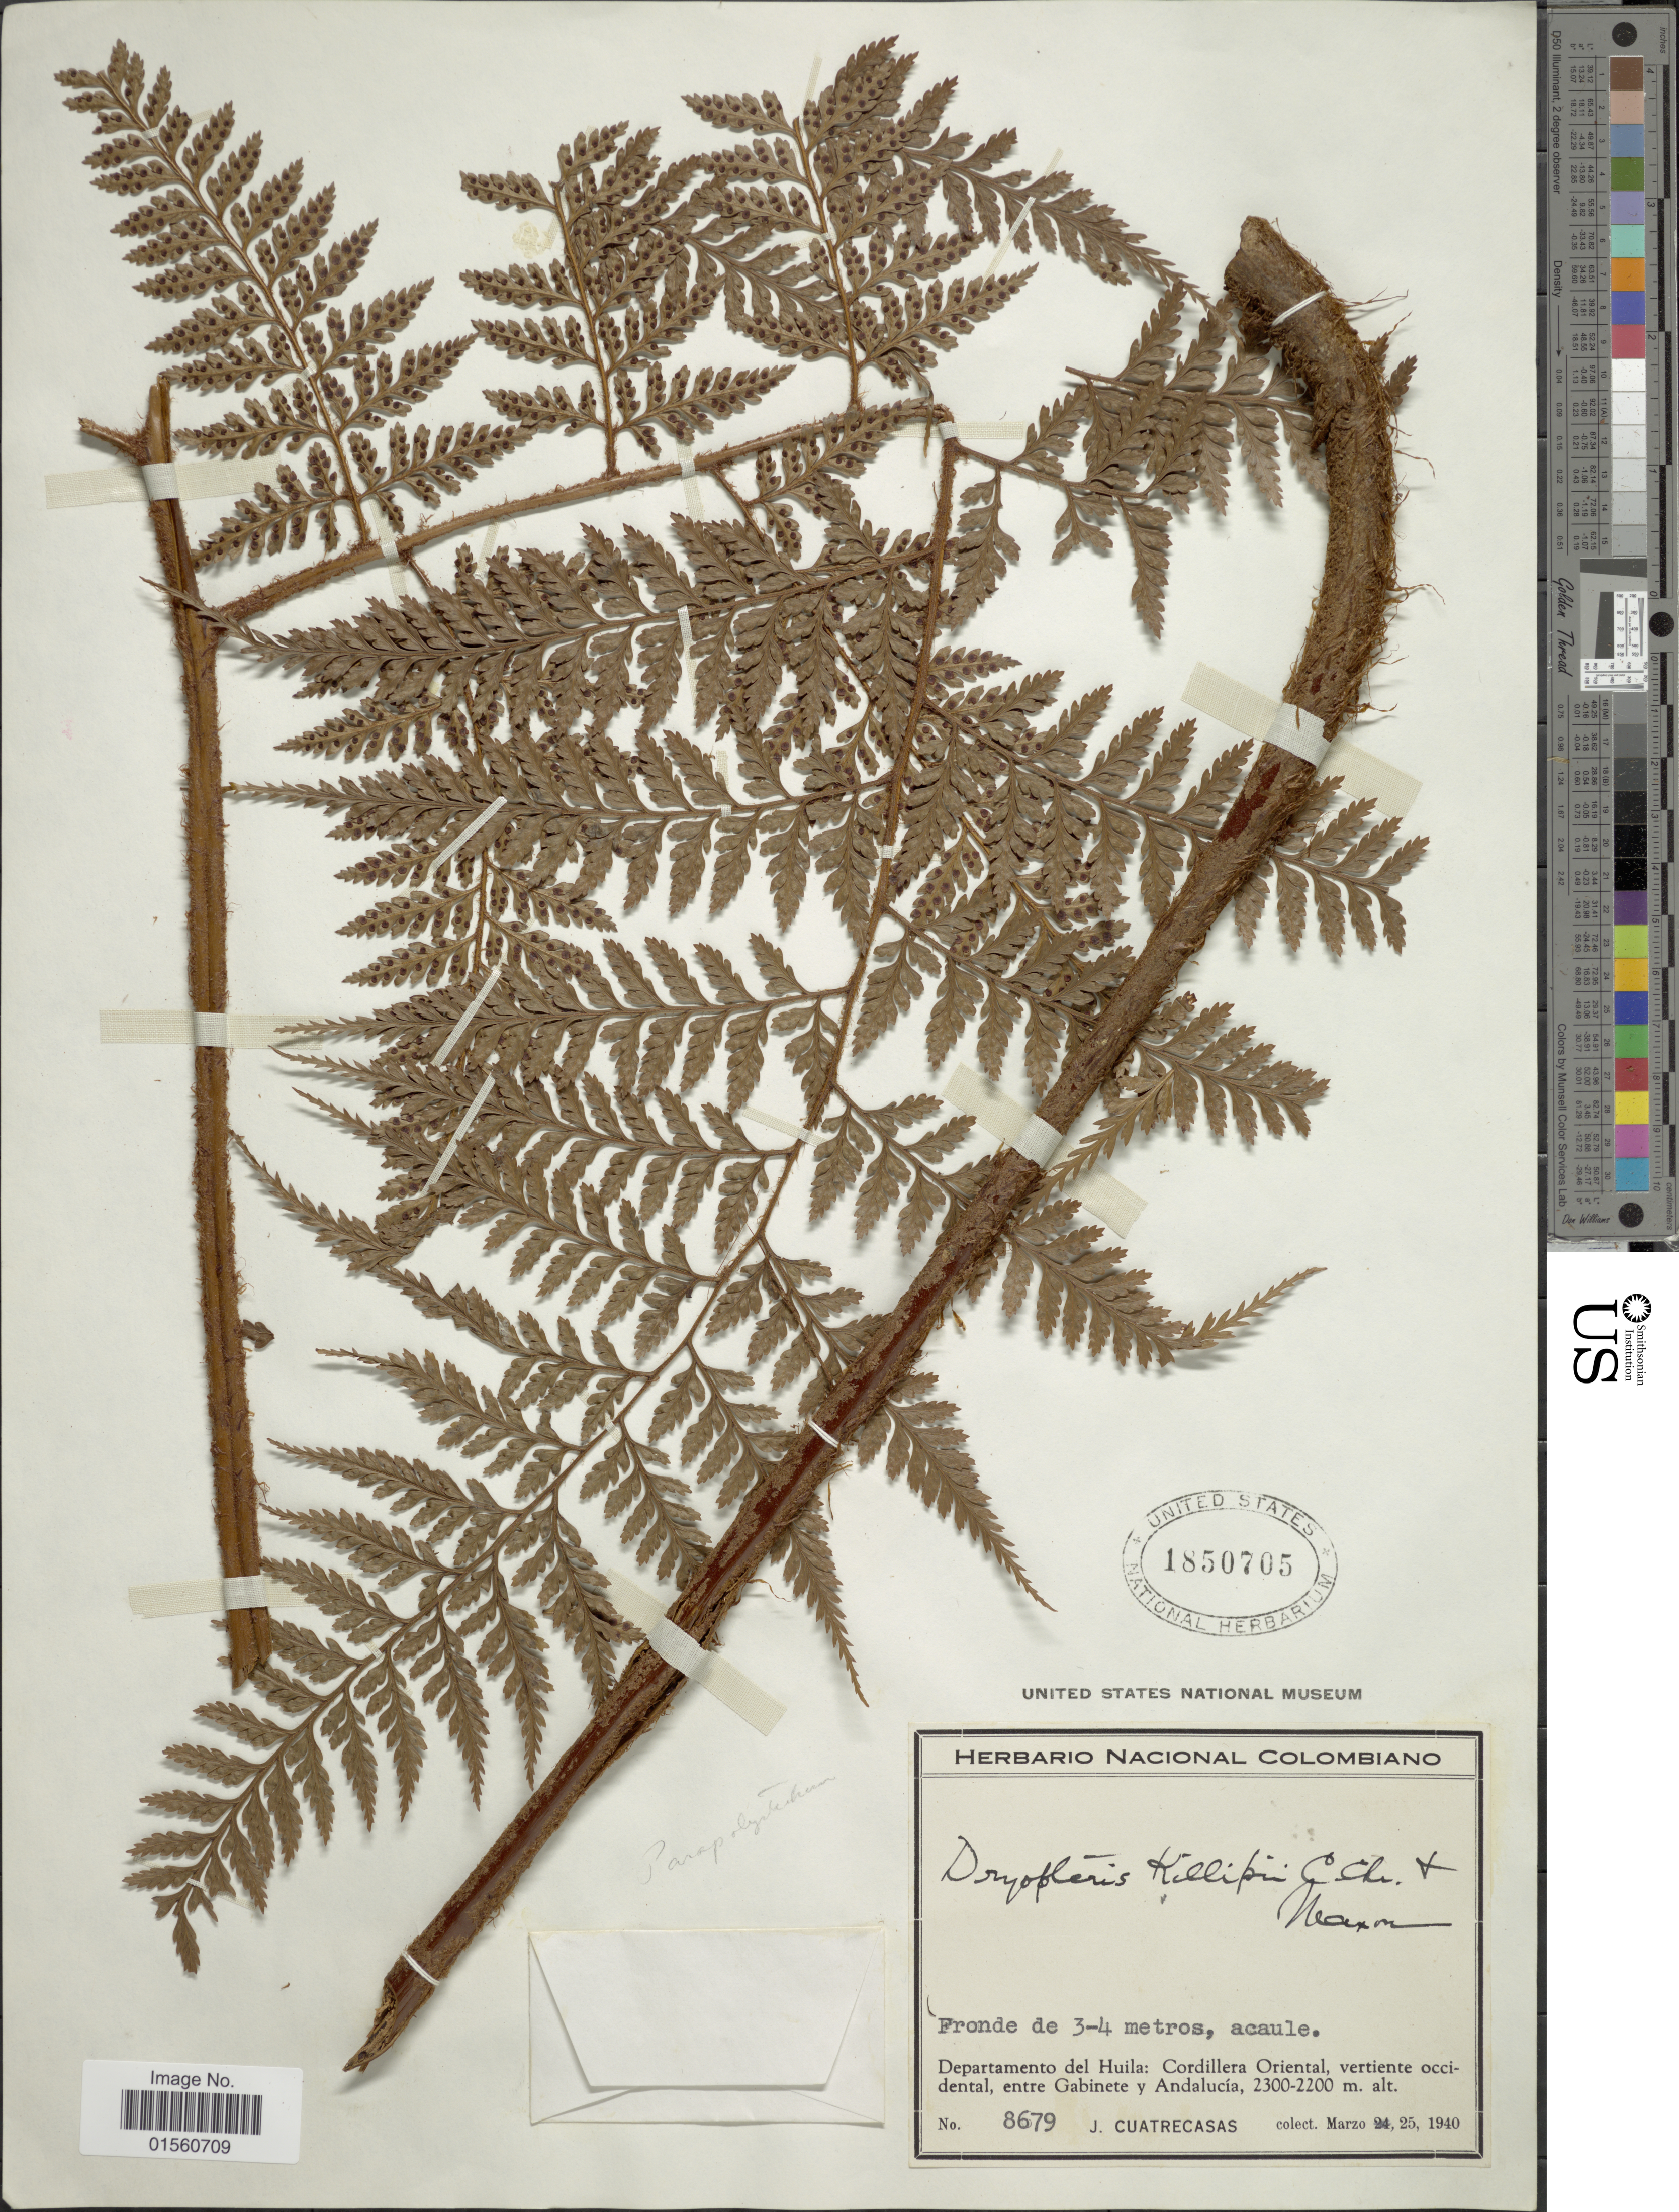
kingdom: Plantae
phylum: Tracheophyta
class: Polypodiopsida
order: Polypodiales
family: Dryopteridaceae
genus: Lastreopsis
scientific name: Lastreopsis killipii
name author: (C. Chr. & Maxon) Tindale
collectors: J. Cuatrecasas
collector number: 8679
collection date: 1940-03-25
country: Colombia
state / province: Huila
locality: Departamento del Huila: Cordillera Oriental, vertiente occidental, entre Gabinete y Andalucia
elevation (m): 2200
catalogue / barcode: US 1850705